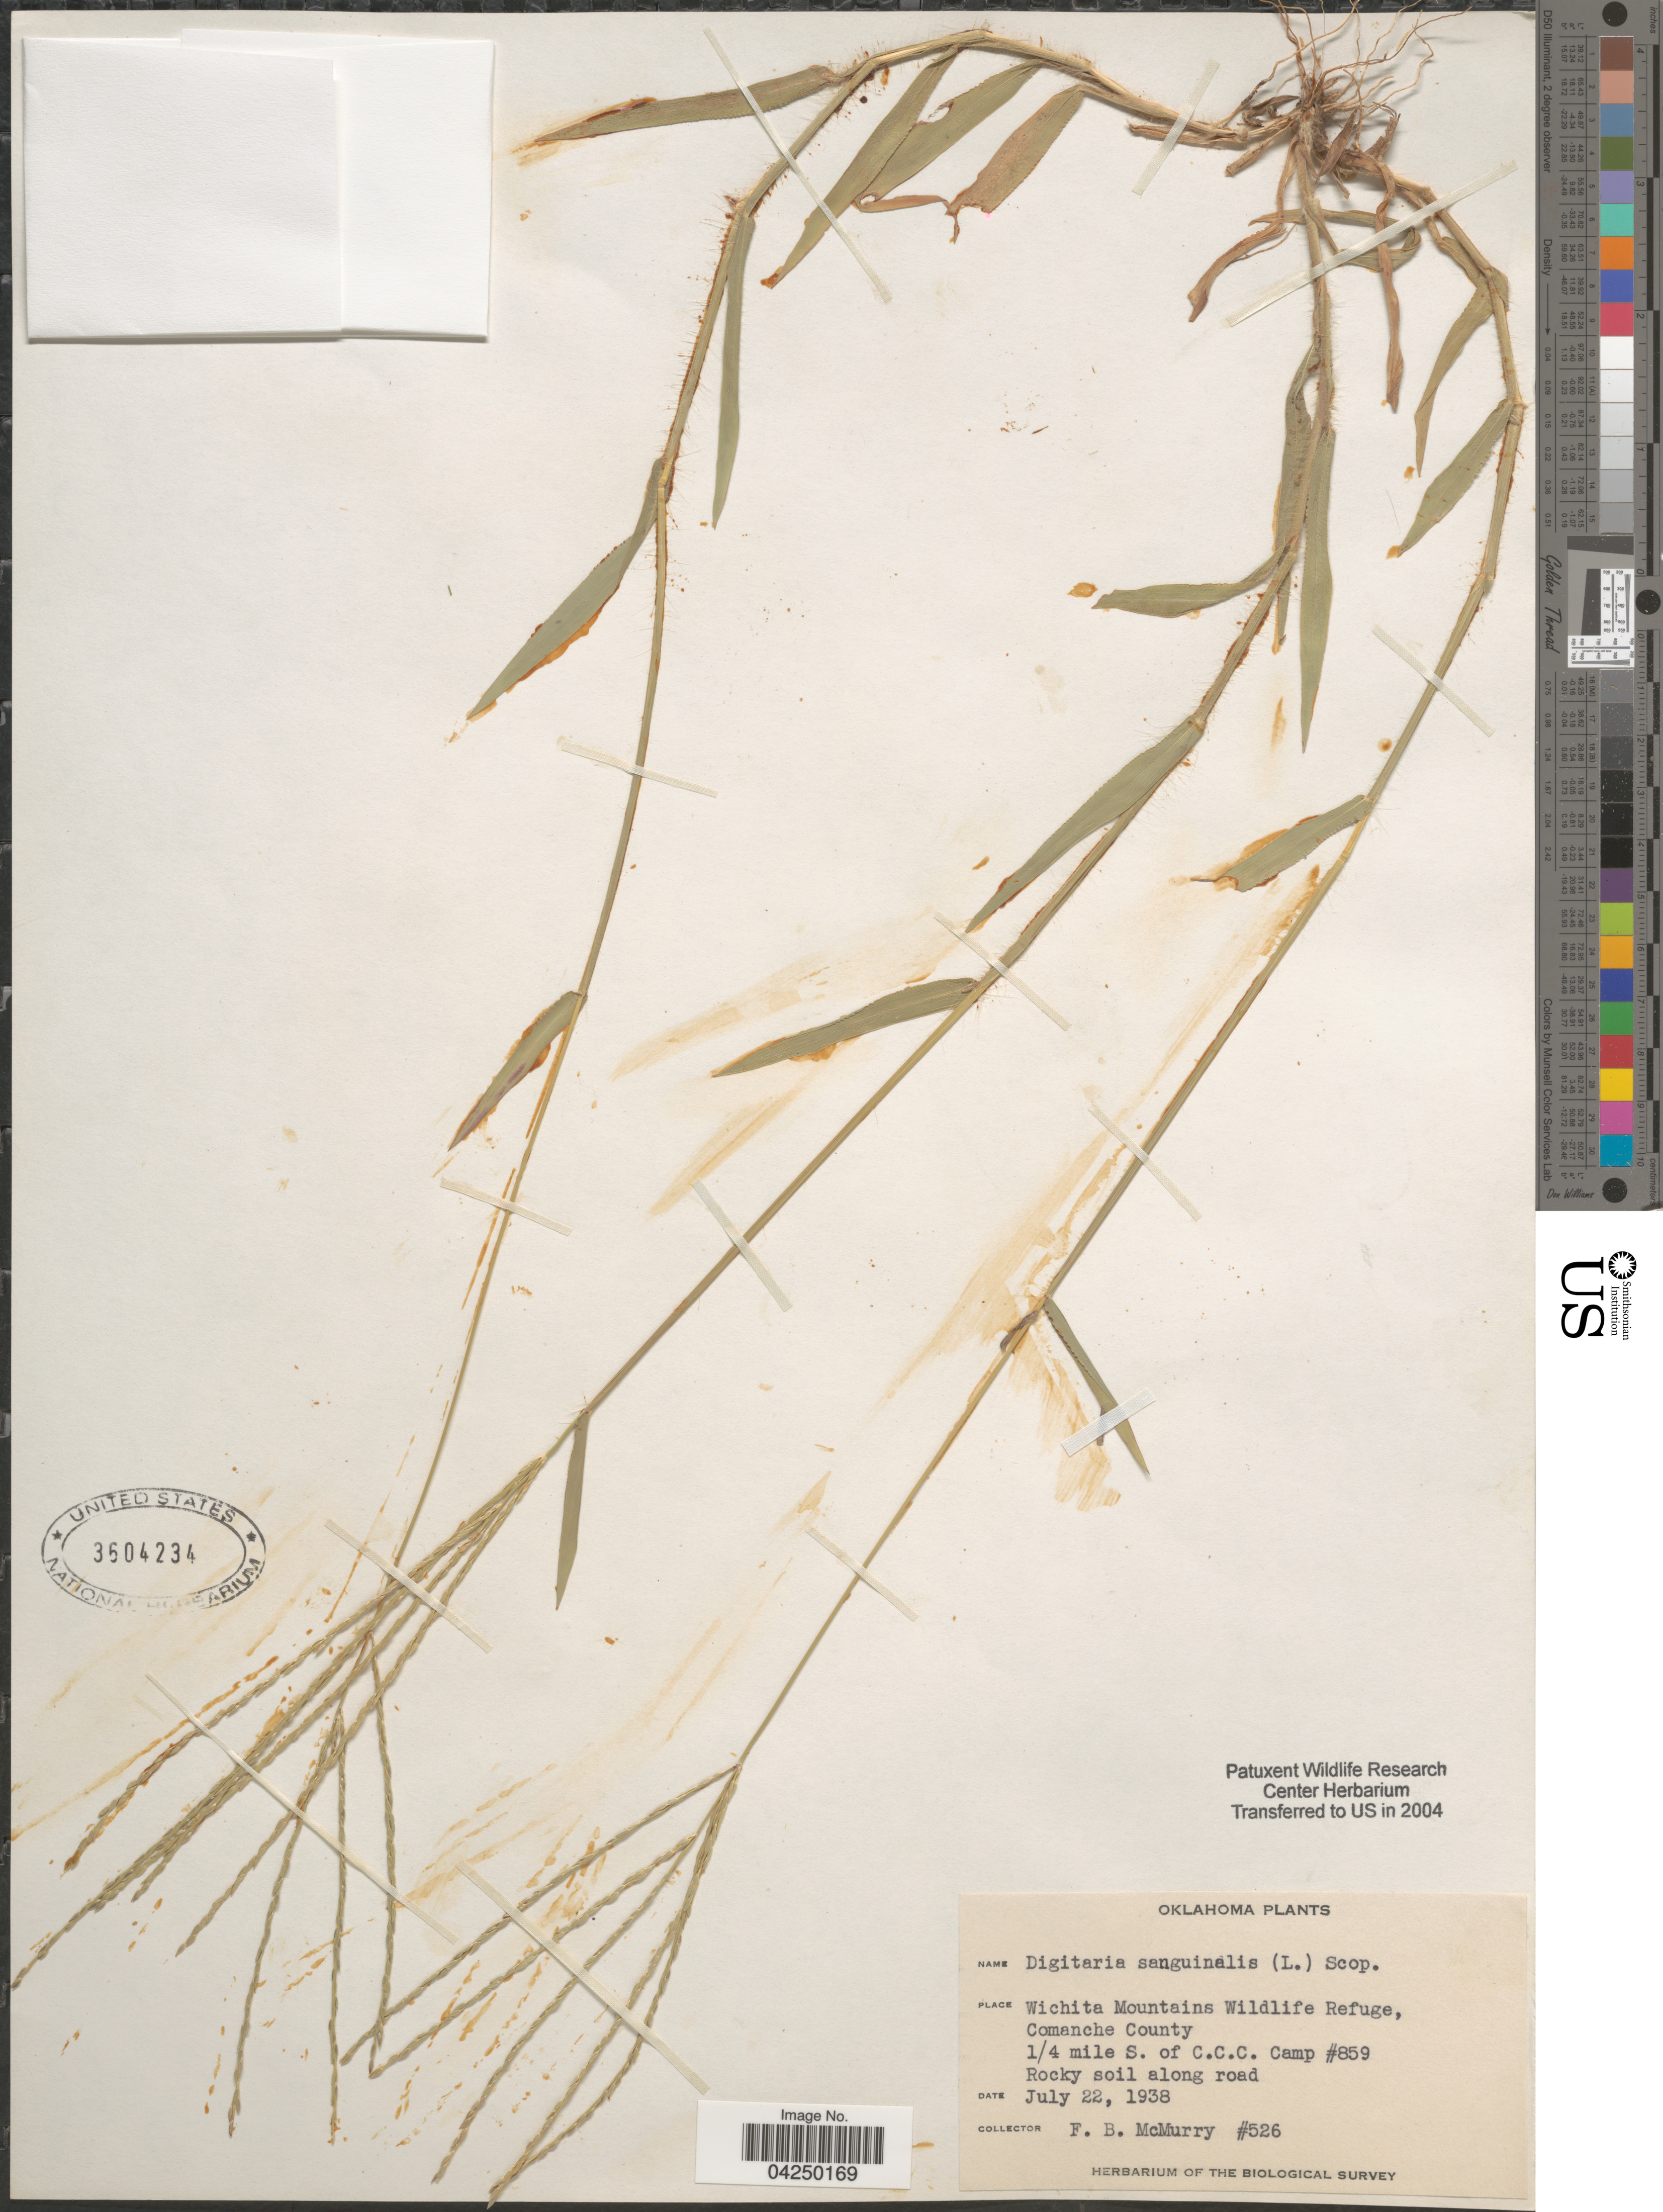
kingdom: Plantae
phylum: Tracheophyta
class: Liliopsida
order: Poales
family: Poaceae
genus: Digitaria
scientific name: Digitaria sanguinalis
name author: (L.) Scop.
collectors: F. B. McMurry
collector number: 526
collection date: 1938-07-22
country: United States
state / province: Oklahoma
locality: Wichita Mountains Wildlife Refuge, Comanche County. ¼ mile S. of C.C.C. Camp #859. Rocky soil along road. Herbarium of the Biological Survey.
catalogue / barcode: US 3604234